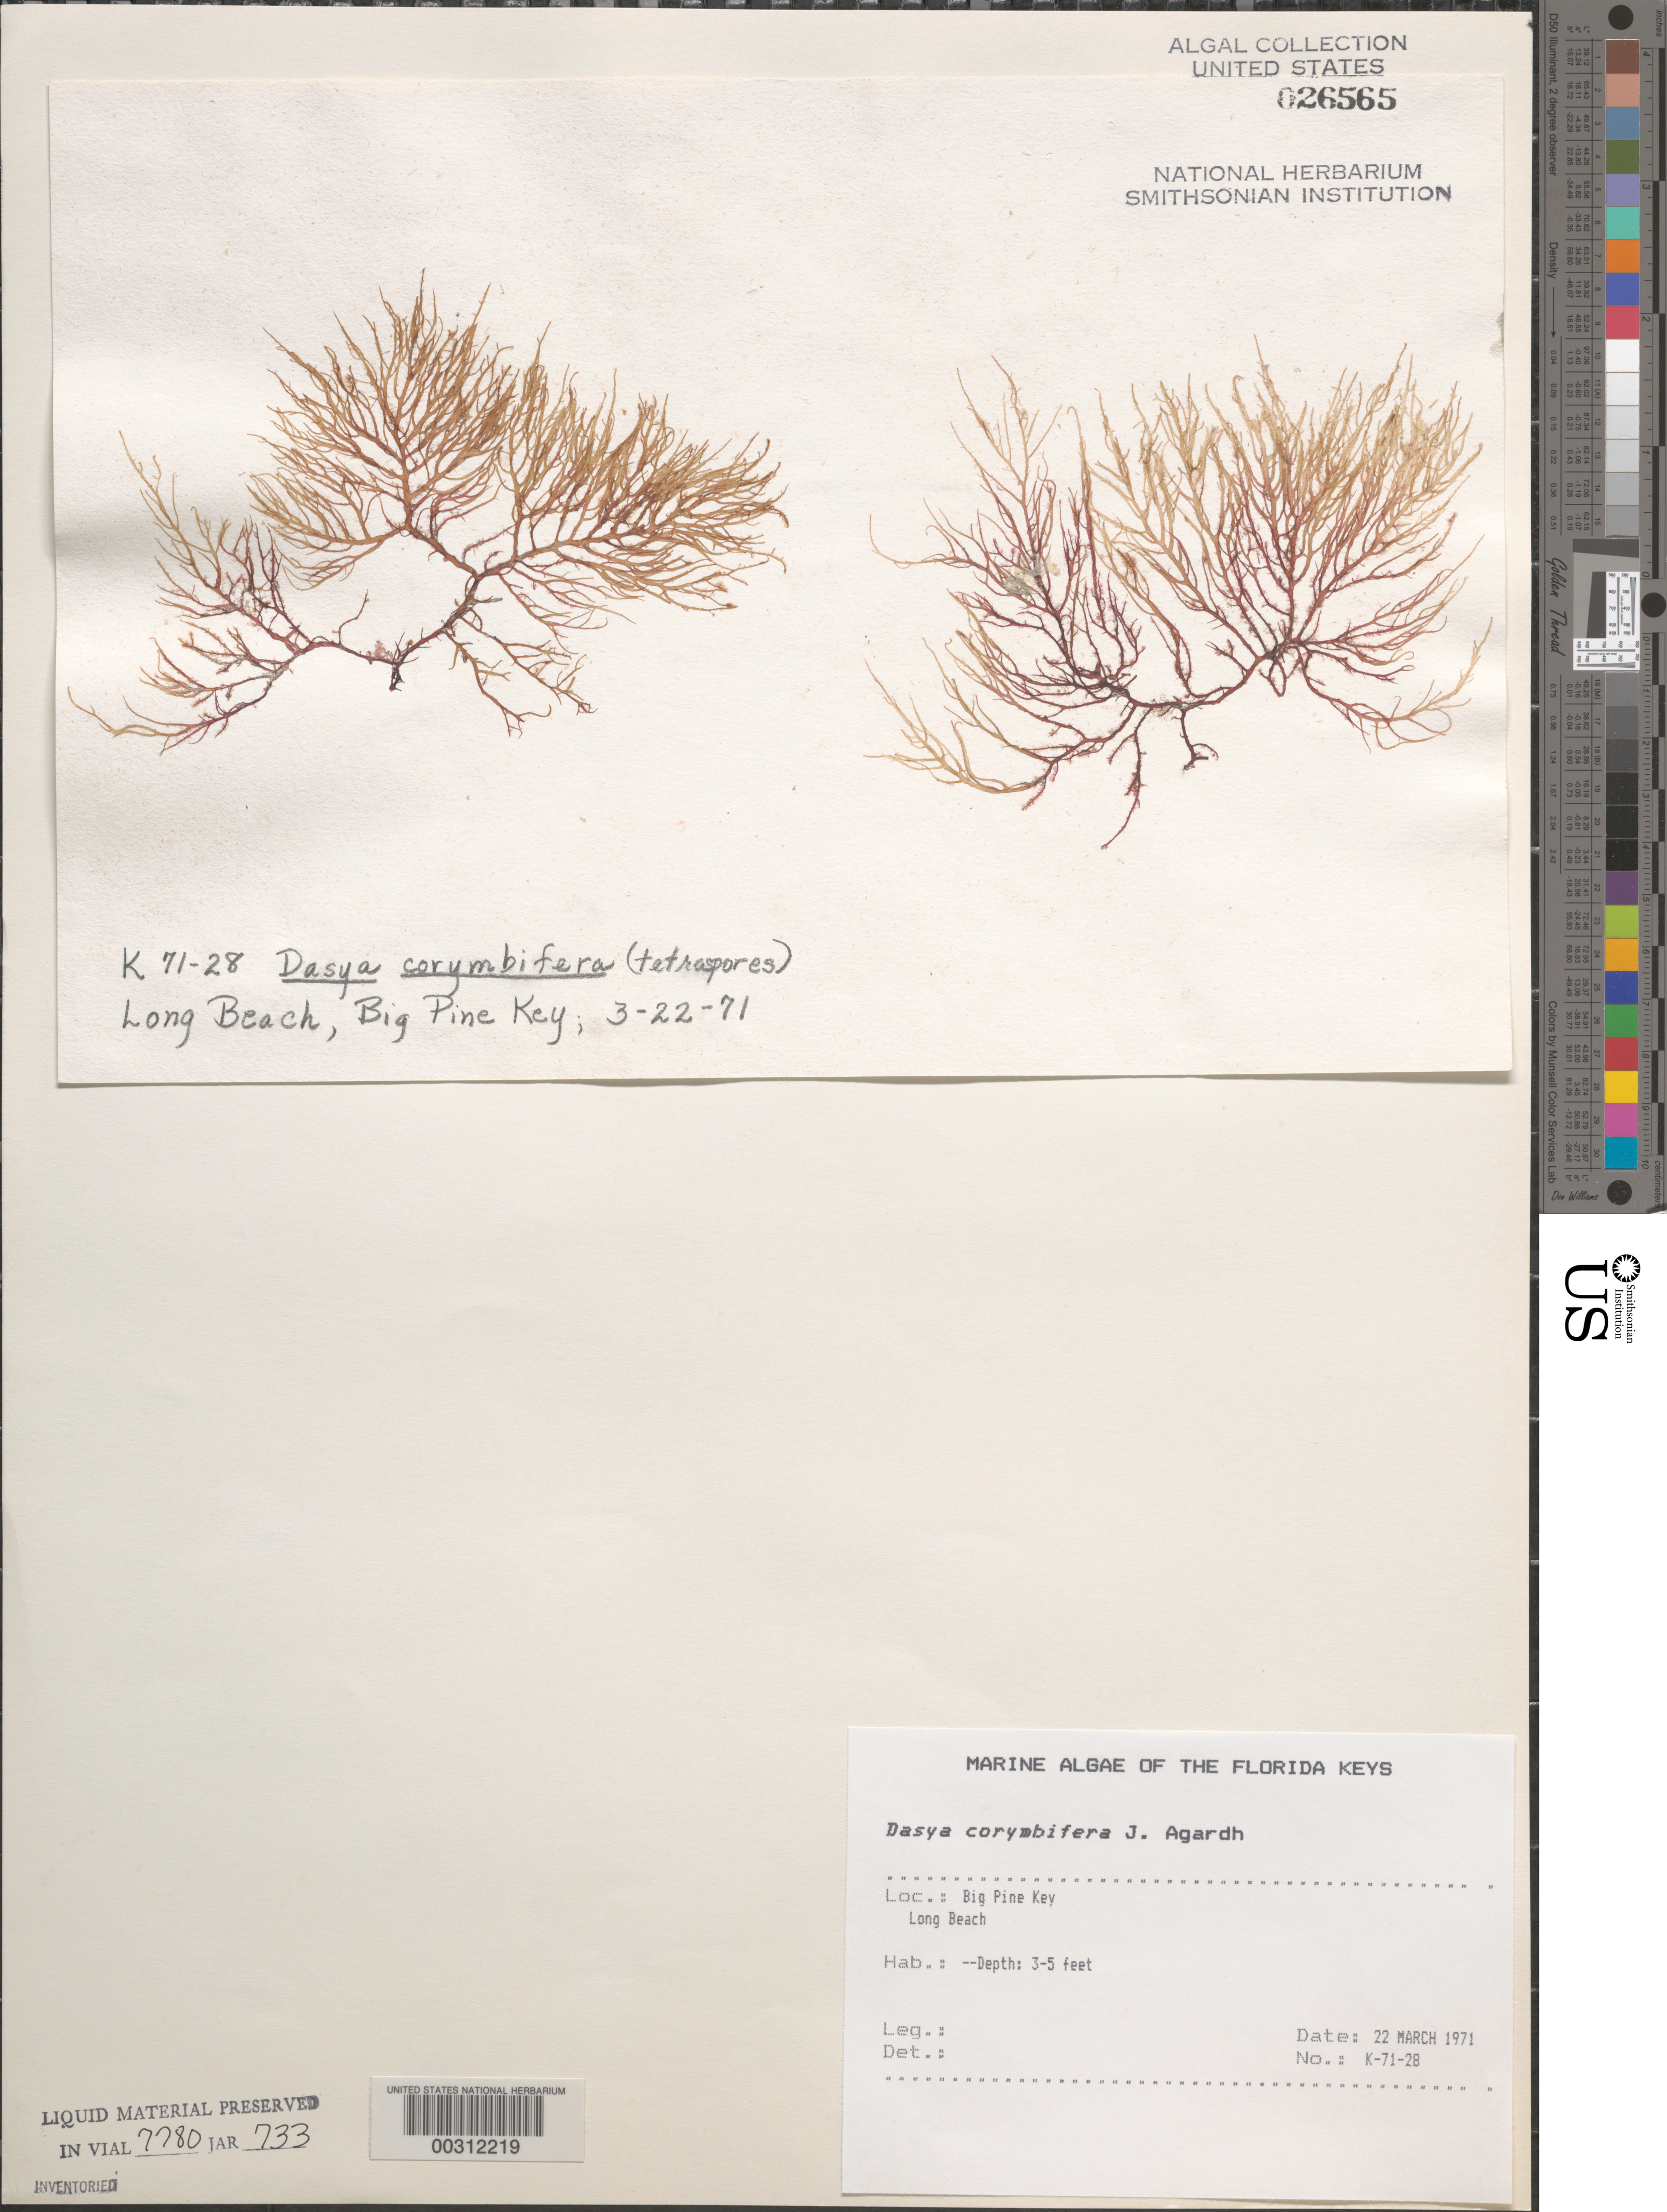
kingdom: Plantae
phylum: Rhodophyta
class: Florideophyceae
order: Ceramiales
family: Dasyaceae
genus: Dasya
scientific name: Dasya corymbifera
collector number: K-71-28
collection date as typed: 22 Mar 1971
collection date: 1971-03-22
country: United States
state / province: Florida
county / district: Monroe County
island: Big Pine Key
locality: Long Beach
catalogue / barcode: US 26565